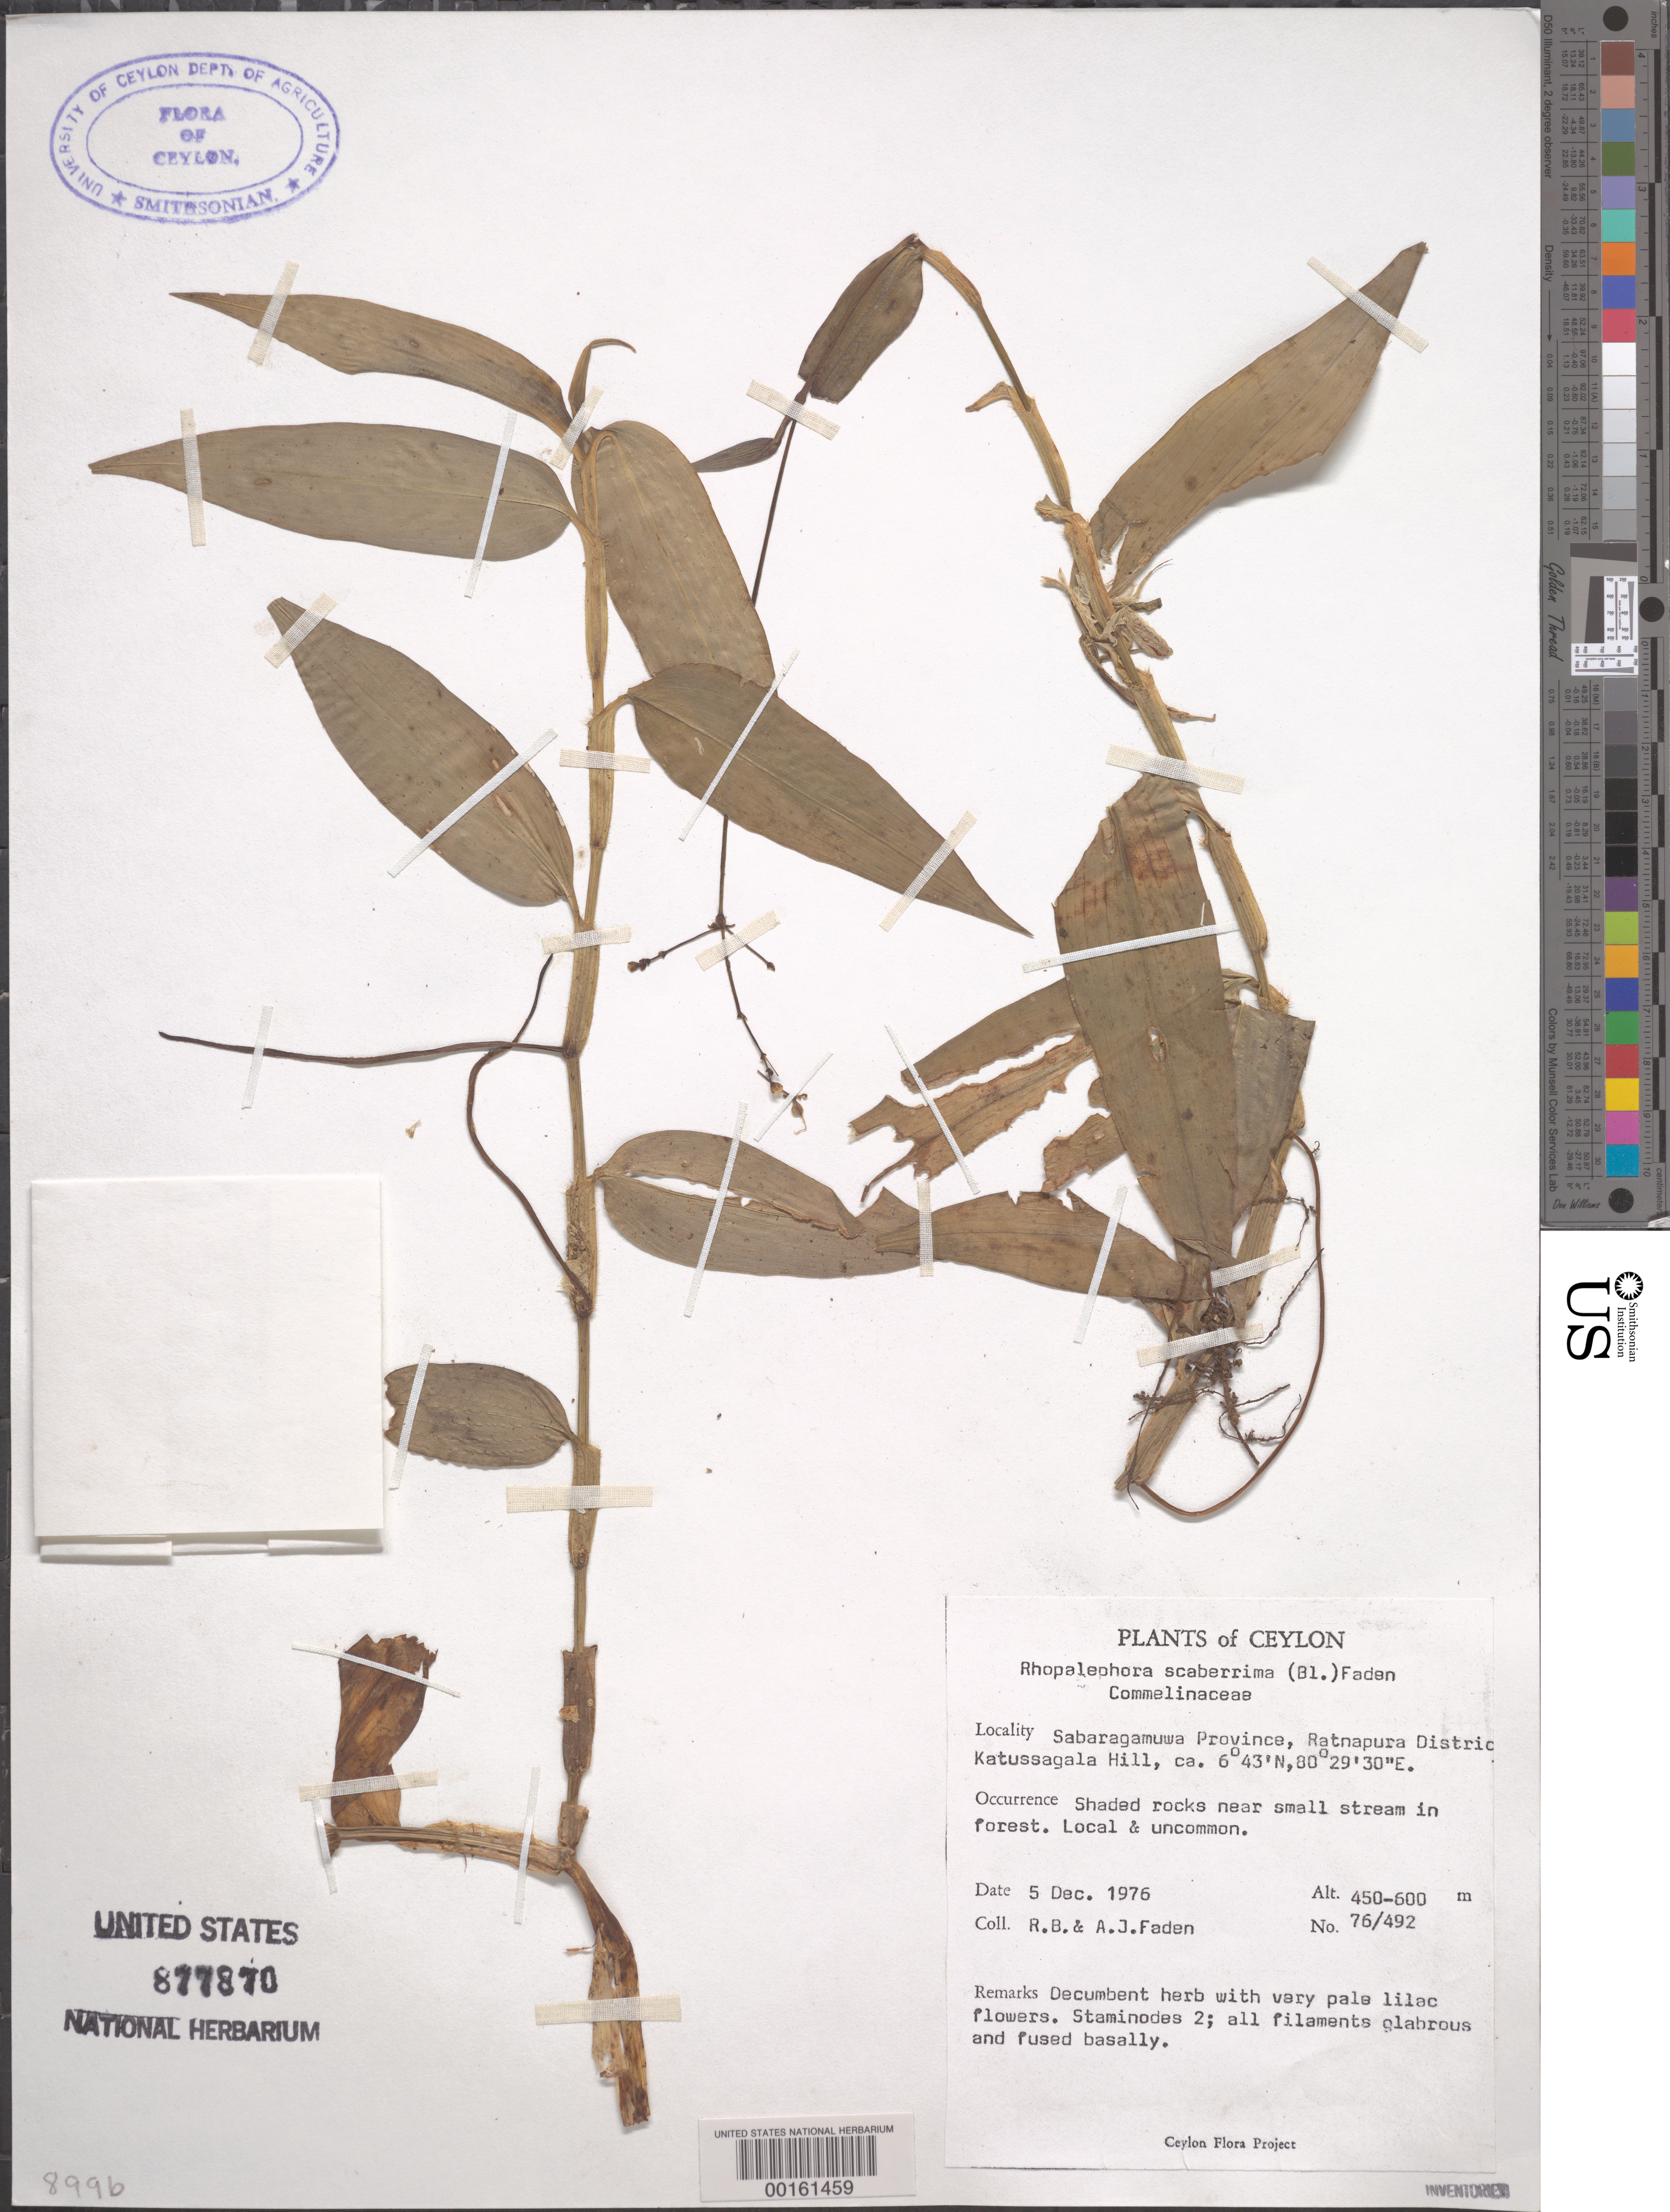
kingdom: Plantae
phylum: Tracheophyta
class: Liliopsida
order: Commelinales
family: Commelinaceae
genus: Rhopalephora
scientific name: Rhopalephora scaberrima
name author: (Blume) Faden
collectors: R. B. Faden & A. J. Faden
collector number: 76/492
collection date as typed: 05 Dec 1976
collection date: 1976-12-05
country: Sri Lanka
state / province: Sabaragamuwa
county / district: Ratnapura Dist.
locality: Katussagala hill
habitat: Shaded rocks near stream; forest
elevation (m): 450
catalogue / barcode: US 877870